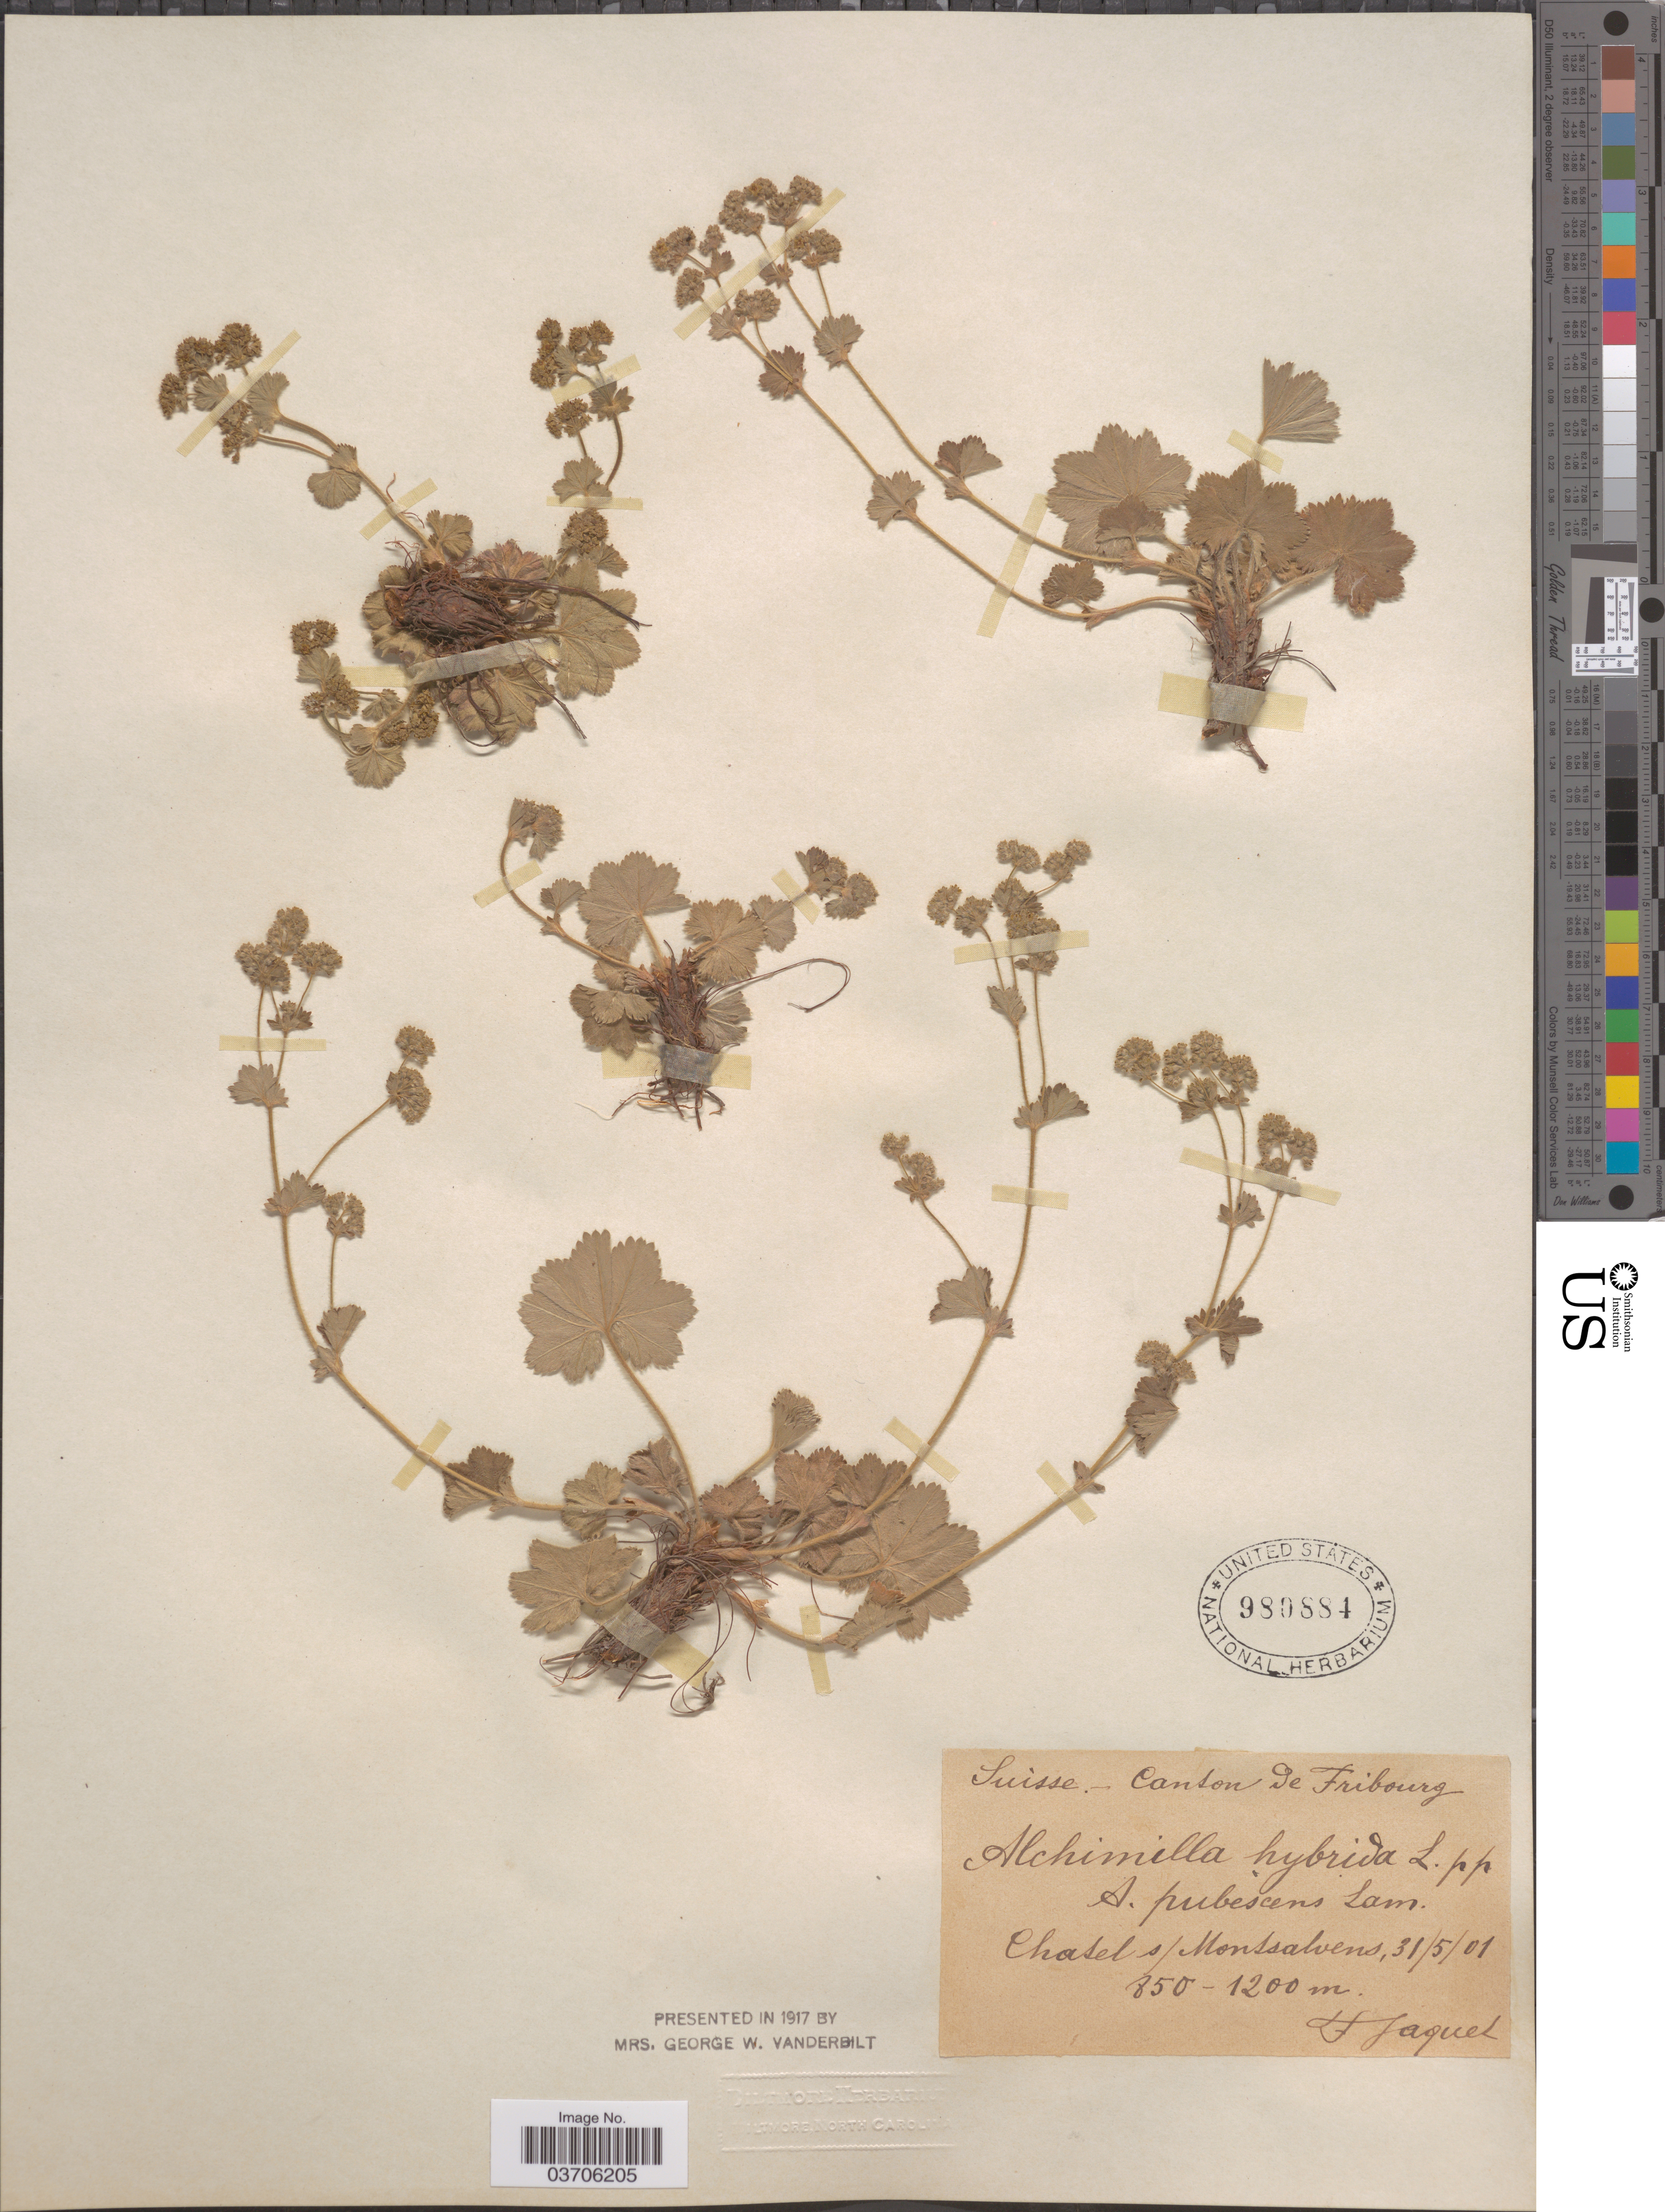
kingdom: Plantae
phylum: Tracheophyta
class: Magnoliopsida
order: Rosales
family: Rosaceae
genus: Alchemilla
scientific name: Alchemilla hybrida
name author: (L.) L.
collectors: F. Jaquet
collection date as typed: Transcribed d/m/y: 31/5/1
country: Switzerland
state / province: Fribourg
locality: Suisse - Canton de Fribourg. Chatel s/ Montsalvens.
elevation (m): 850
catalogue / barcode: US 980884